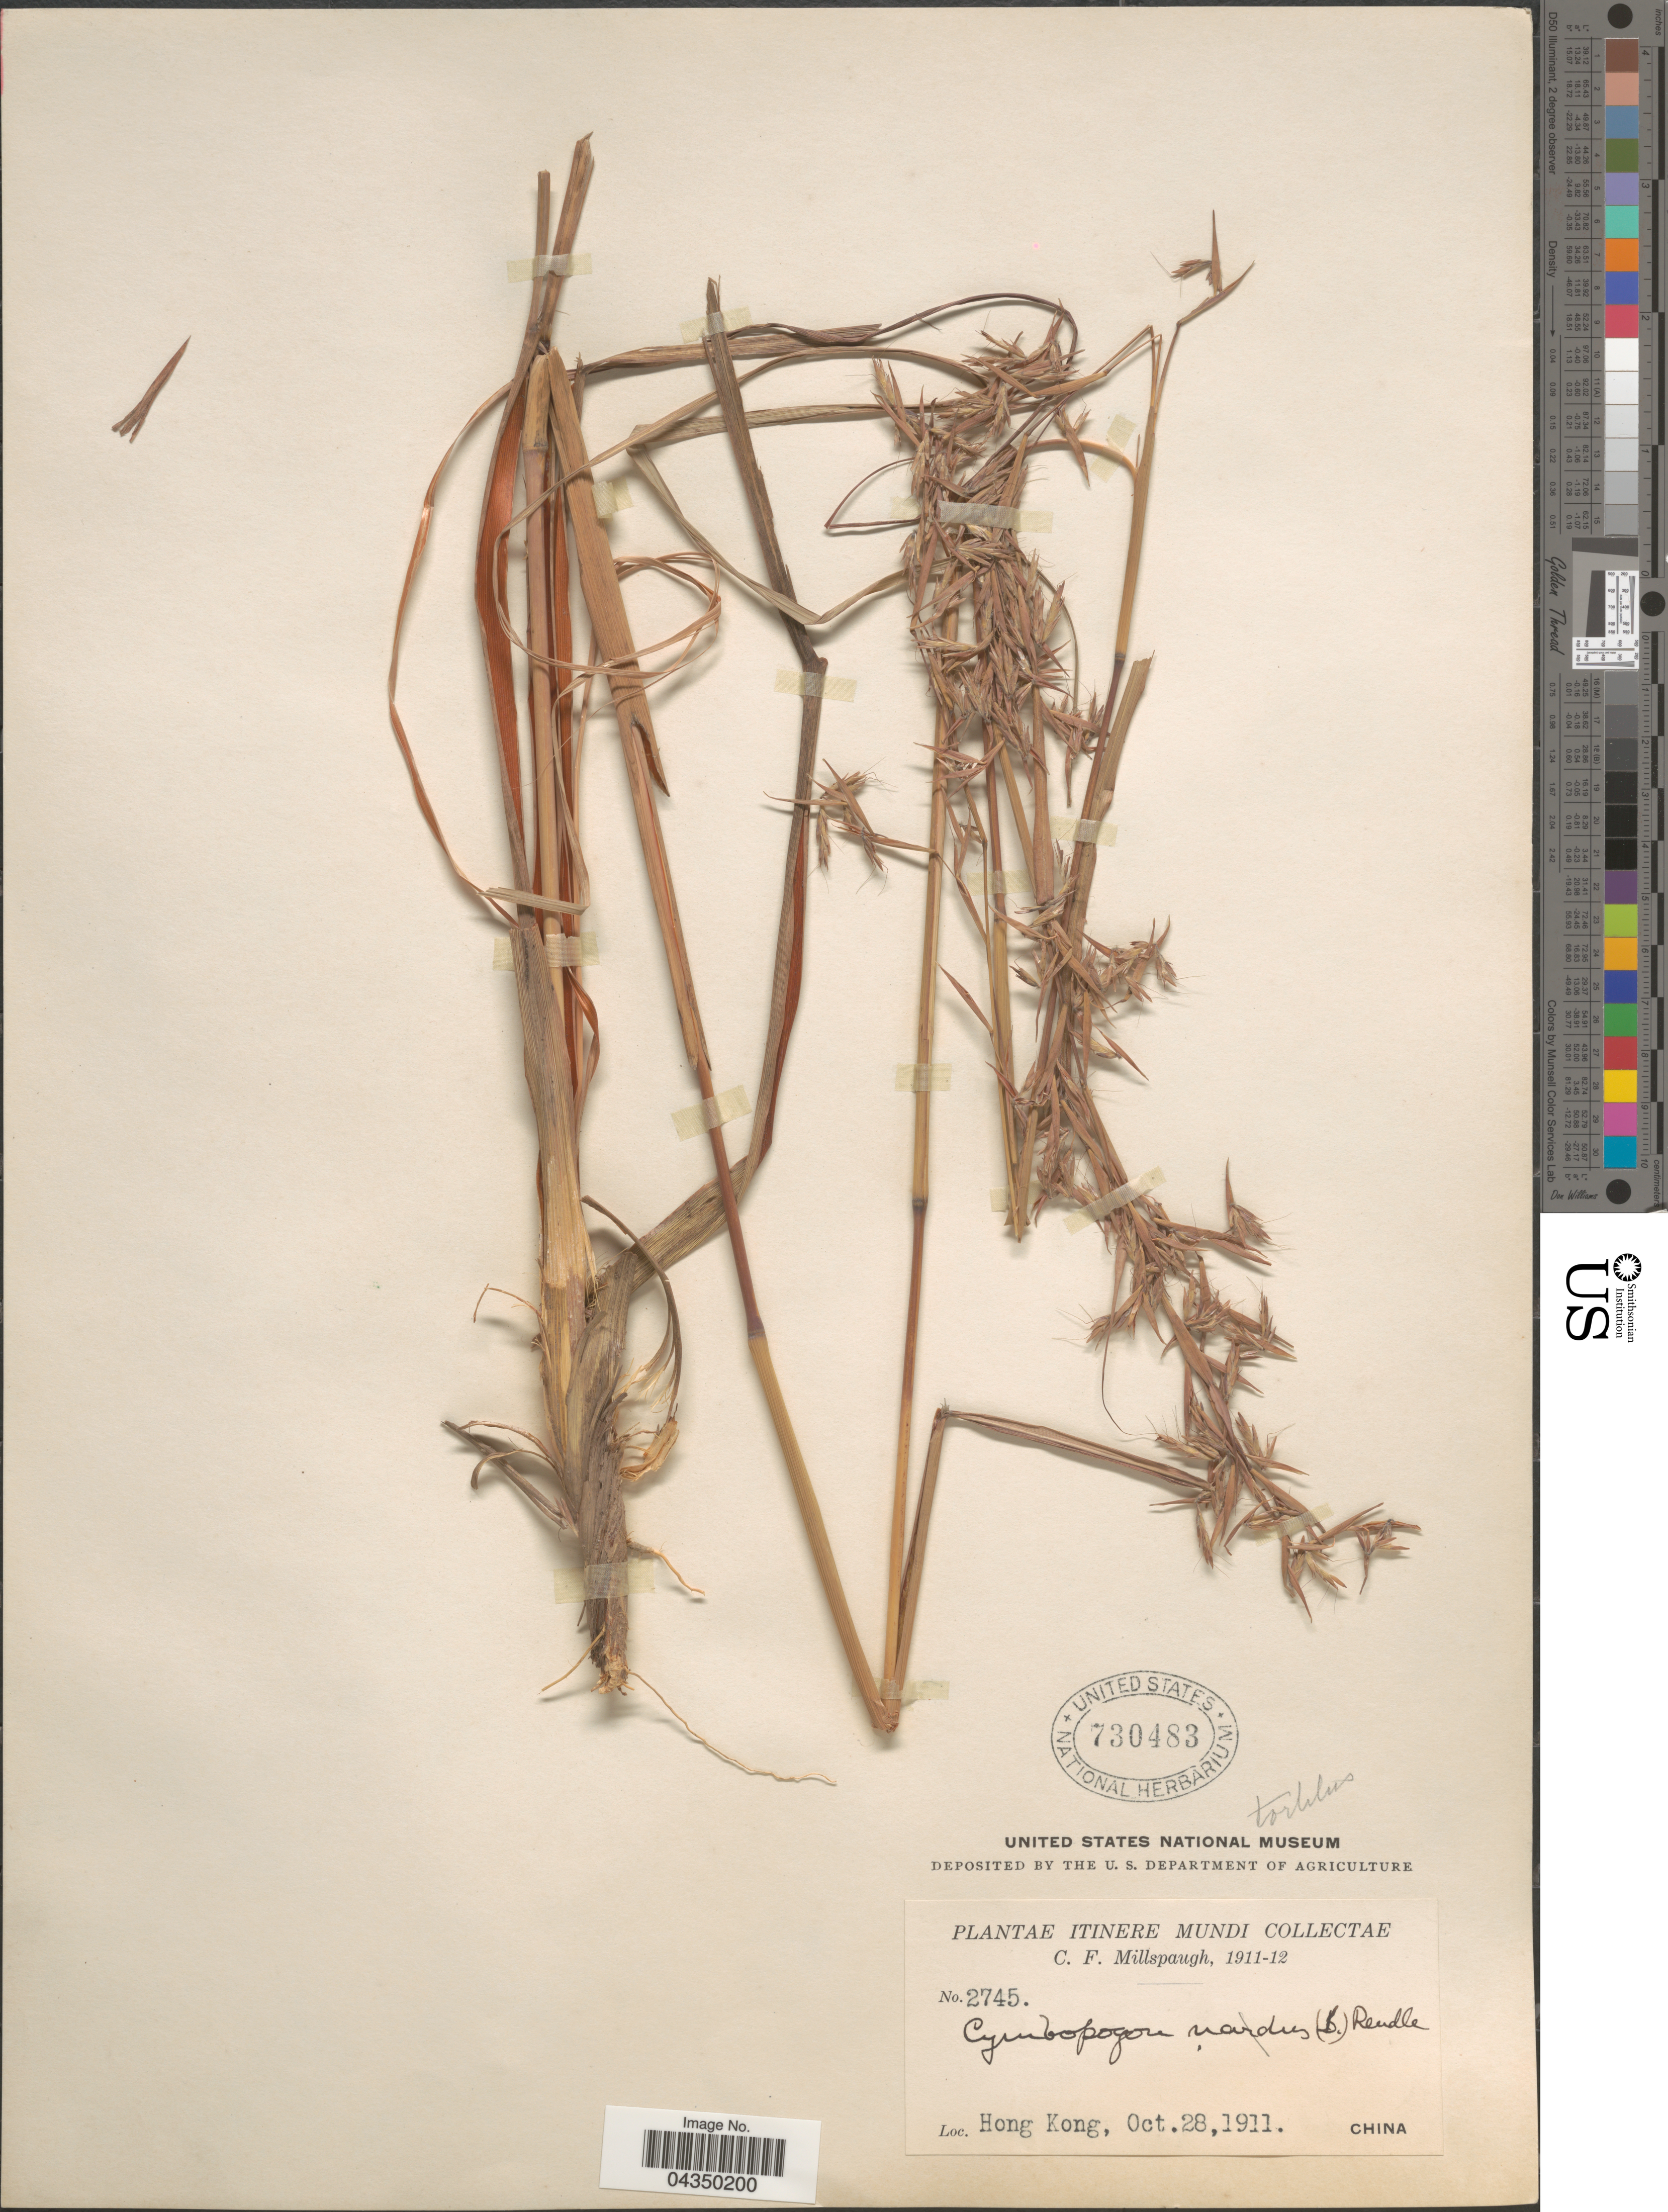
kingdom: Plantae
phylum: Tracheophyta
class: Liliopsida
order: Poales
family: Poaceae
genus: Cymbopogon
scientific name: Cymbopogon tortilis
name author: (J. Presl) A. Camus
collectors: C. F. Millspaugh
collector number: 2745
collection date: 1911-10-28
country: China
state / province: Hong Kong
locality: Itinere Mundi.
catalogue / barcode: US 730483